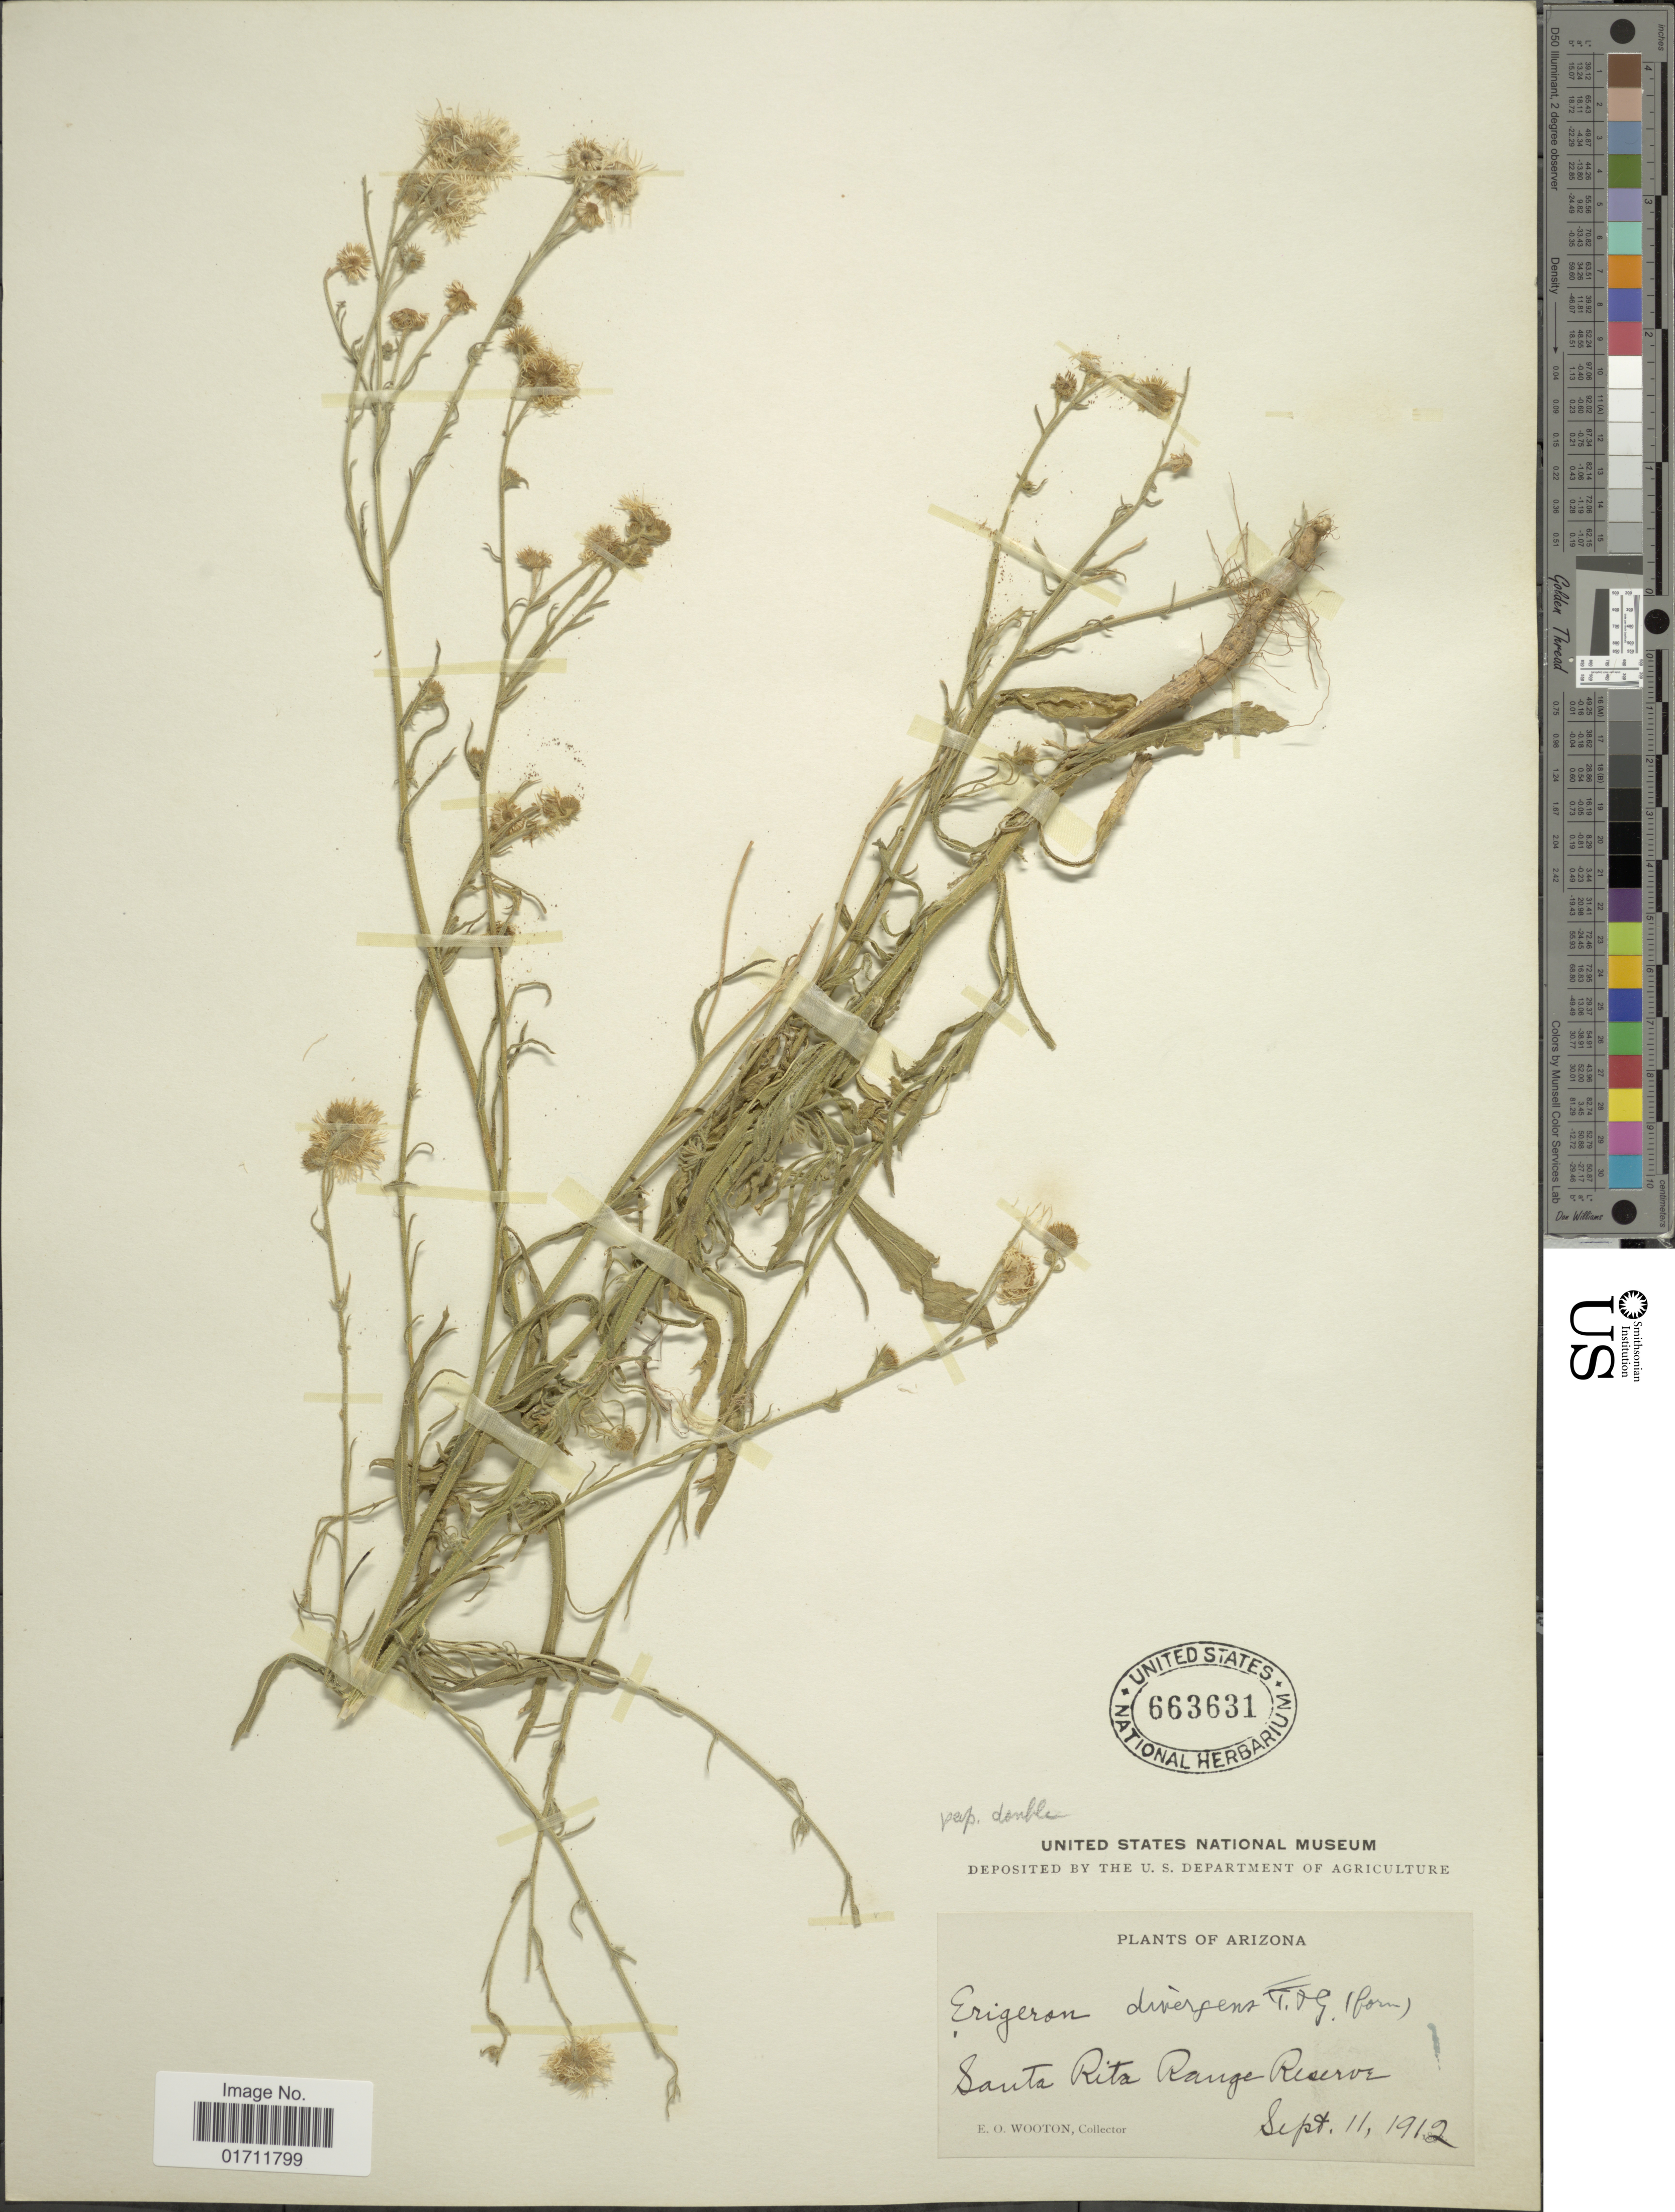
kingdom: Plantae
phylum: Tracheophyta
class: Magnoliopsida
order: Asterales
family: Asteraceae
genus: Erigeron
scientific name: Erigeron divergens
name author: Torr. & A. Gray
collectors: E. O. Wooton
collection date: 1912-09-11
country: United States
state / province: Arizona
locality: Santa Rita Range Reservoir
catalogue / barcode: US 663631